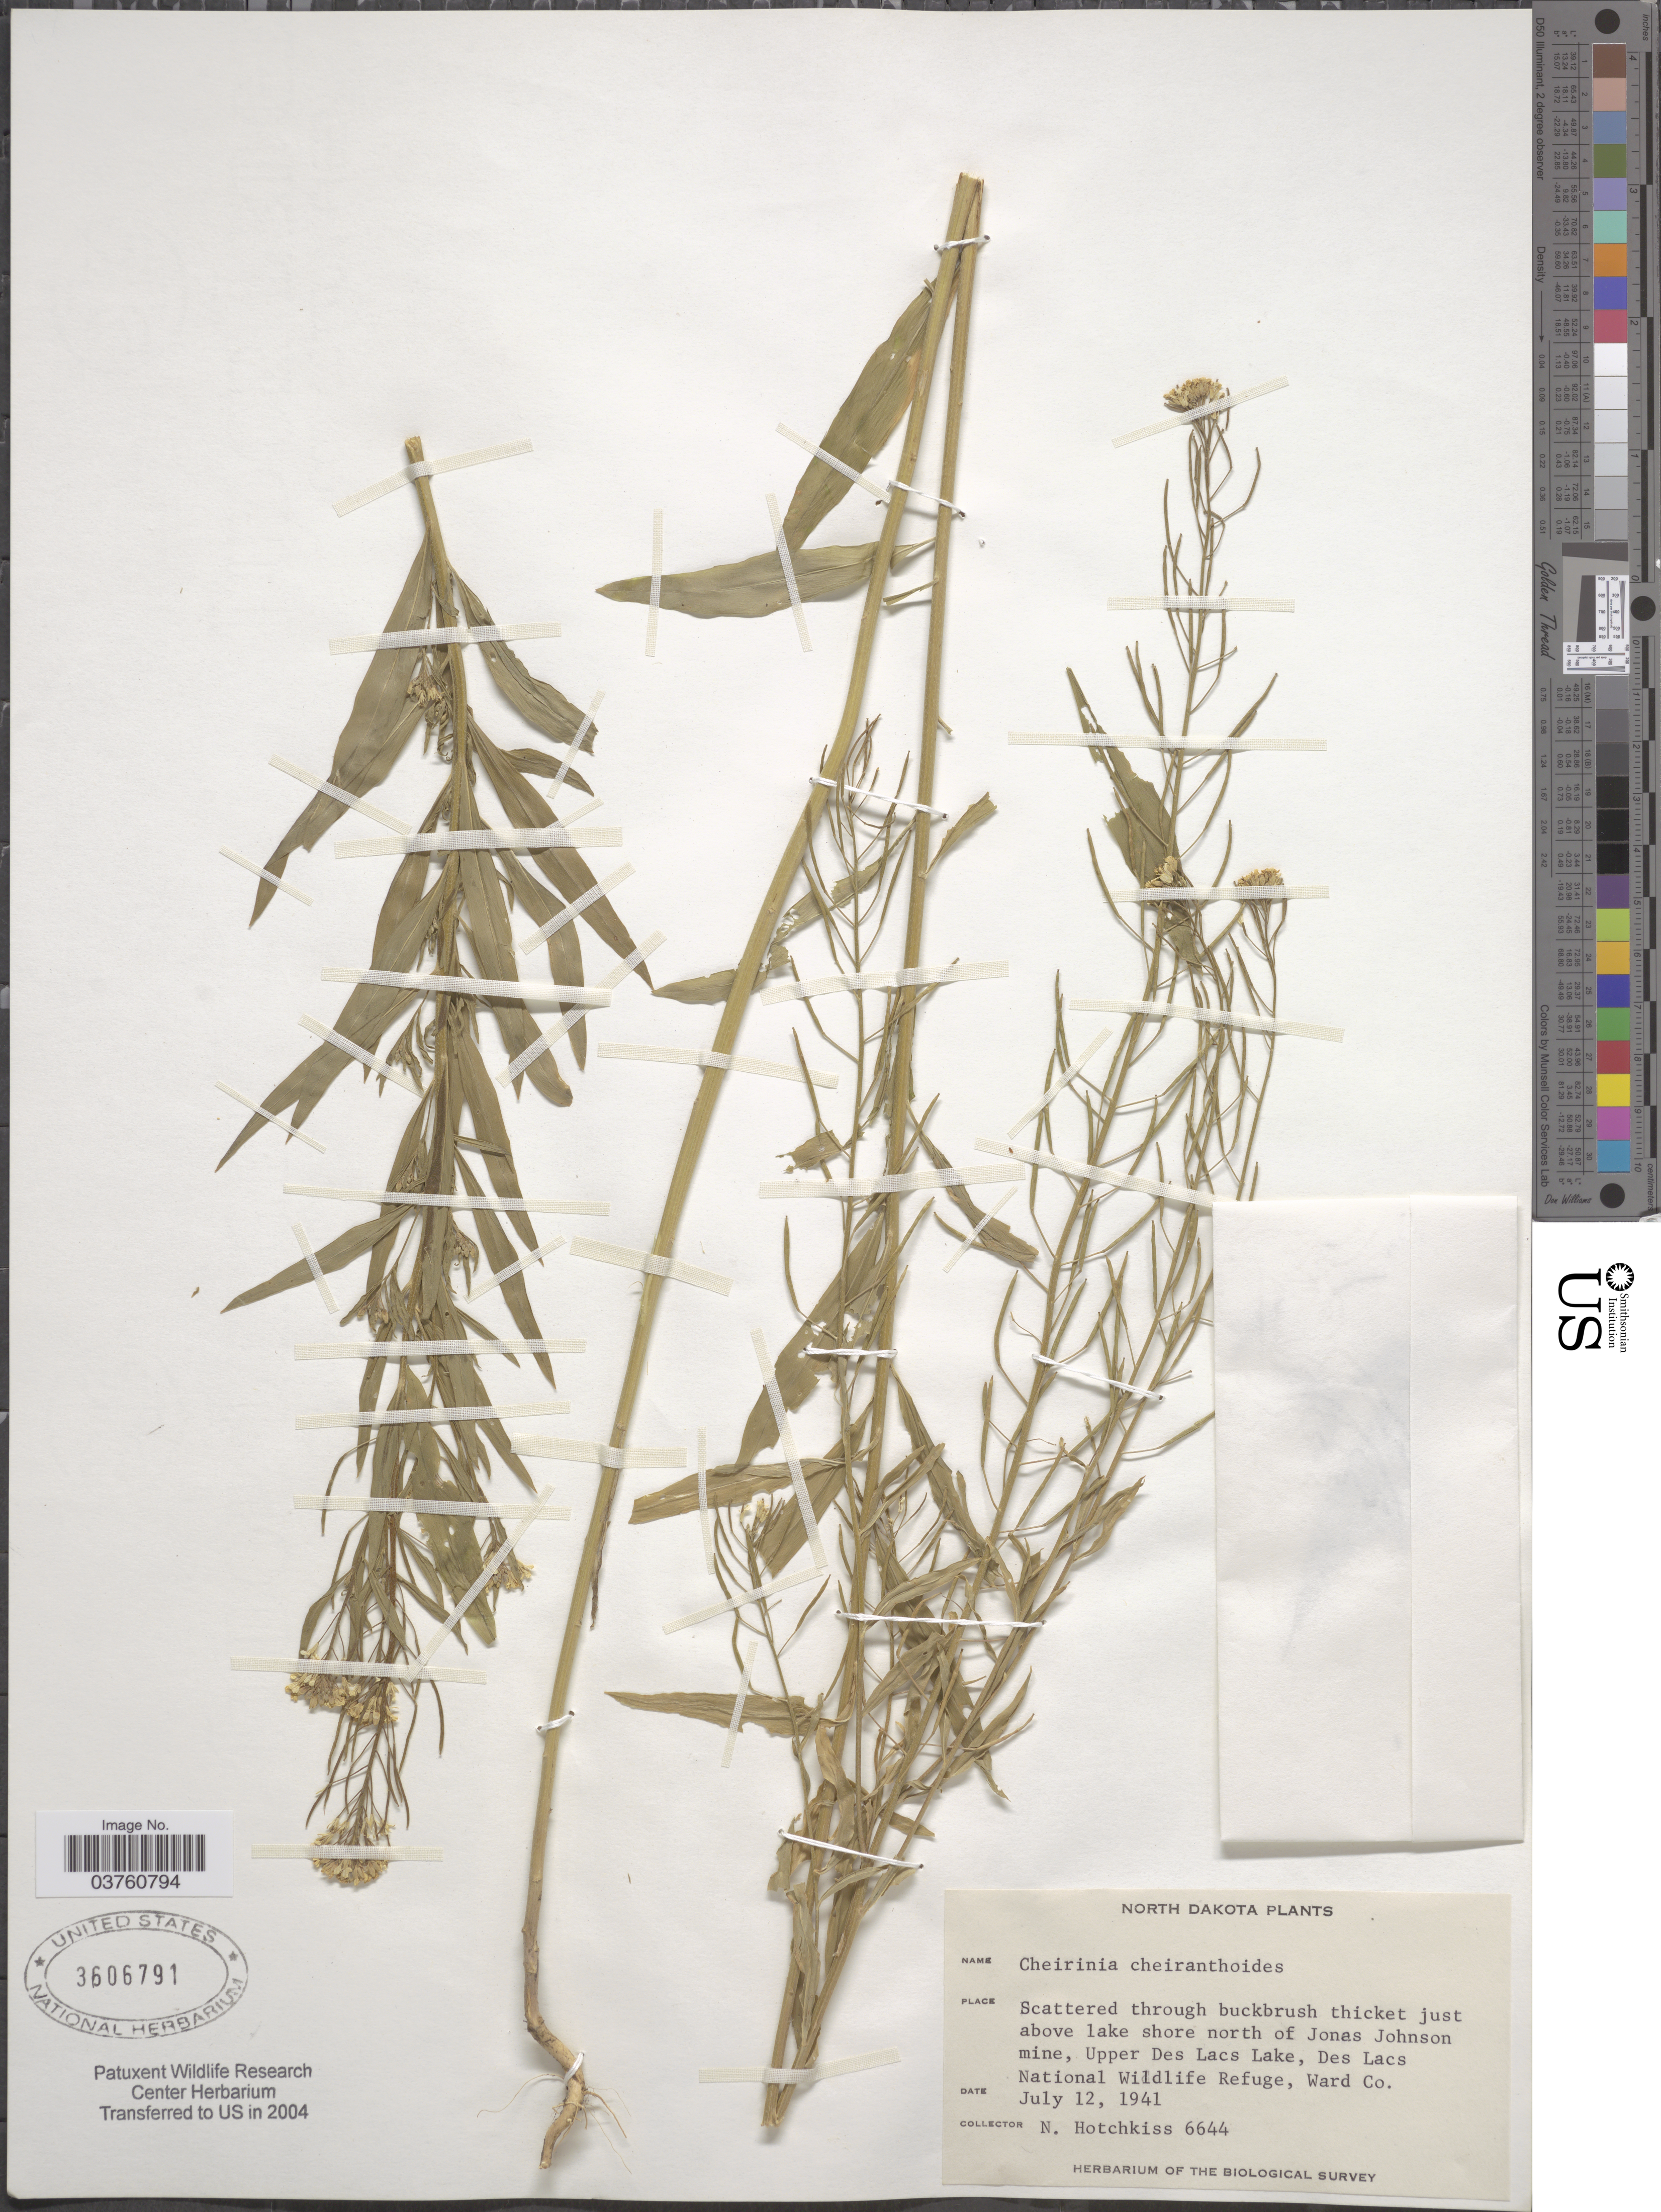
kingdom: Plantae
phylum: Tracheophyta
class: Magnoliopsida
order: Brassicales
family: Brassicaceae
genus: Erysimum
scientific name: Erysimum cheiranthoides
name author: L.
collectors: N. Hotchkiss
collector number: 6644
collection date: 1941-07-12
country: United States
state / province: North Dakota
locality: Scattered through buckbrush thicket just above lake shore north of Jonas Johnson mine, Upper Des Lacs Lake, Des Lacs National Wildlife Refuge, Ward Co.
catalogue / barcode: US 3606791